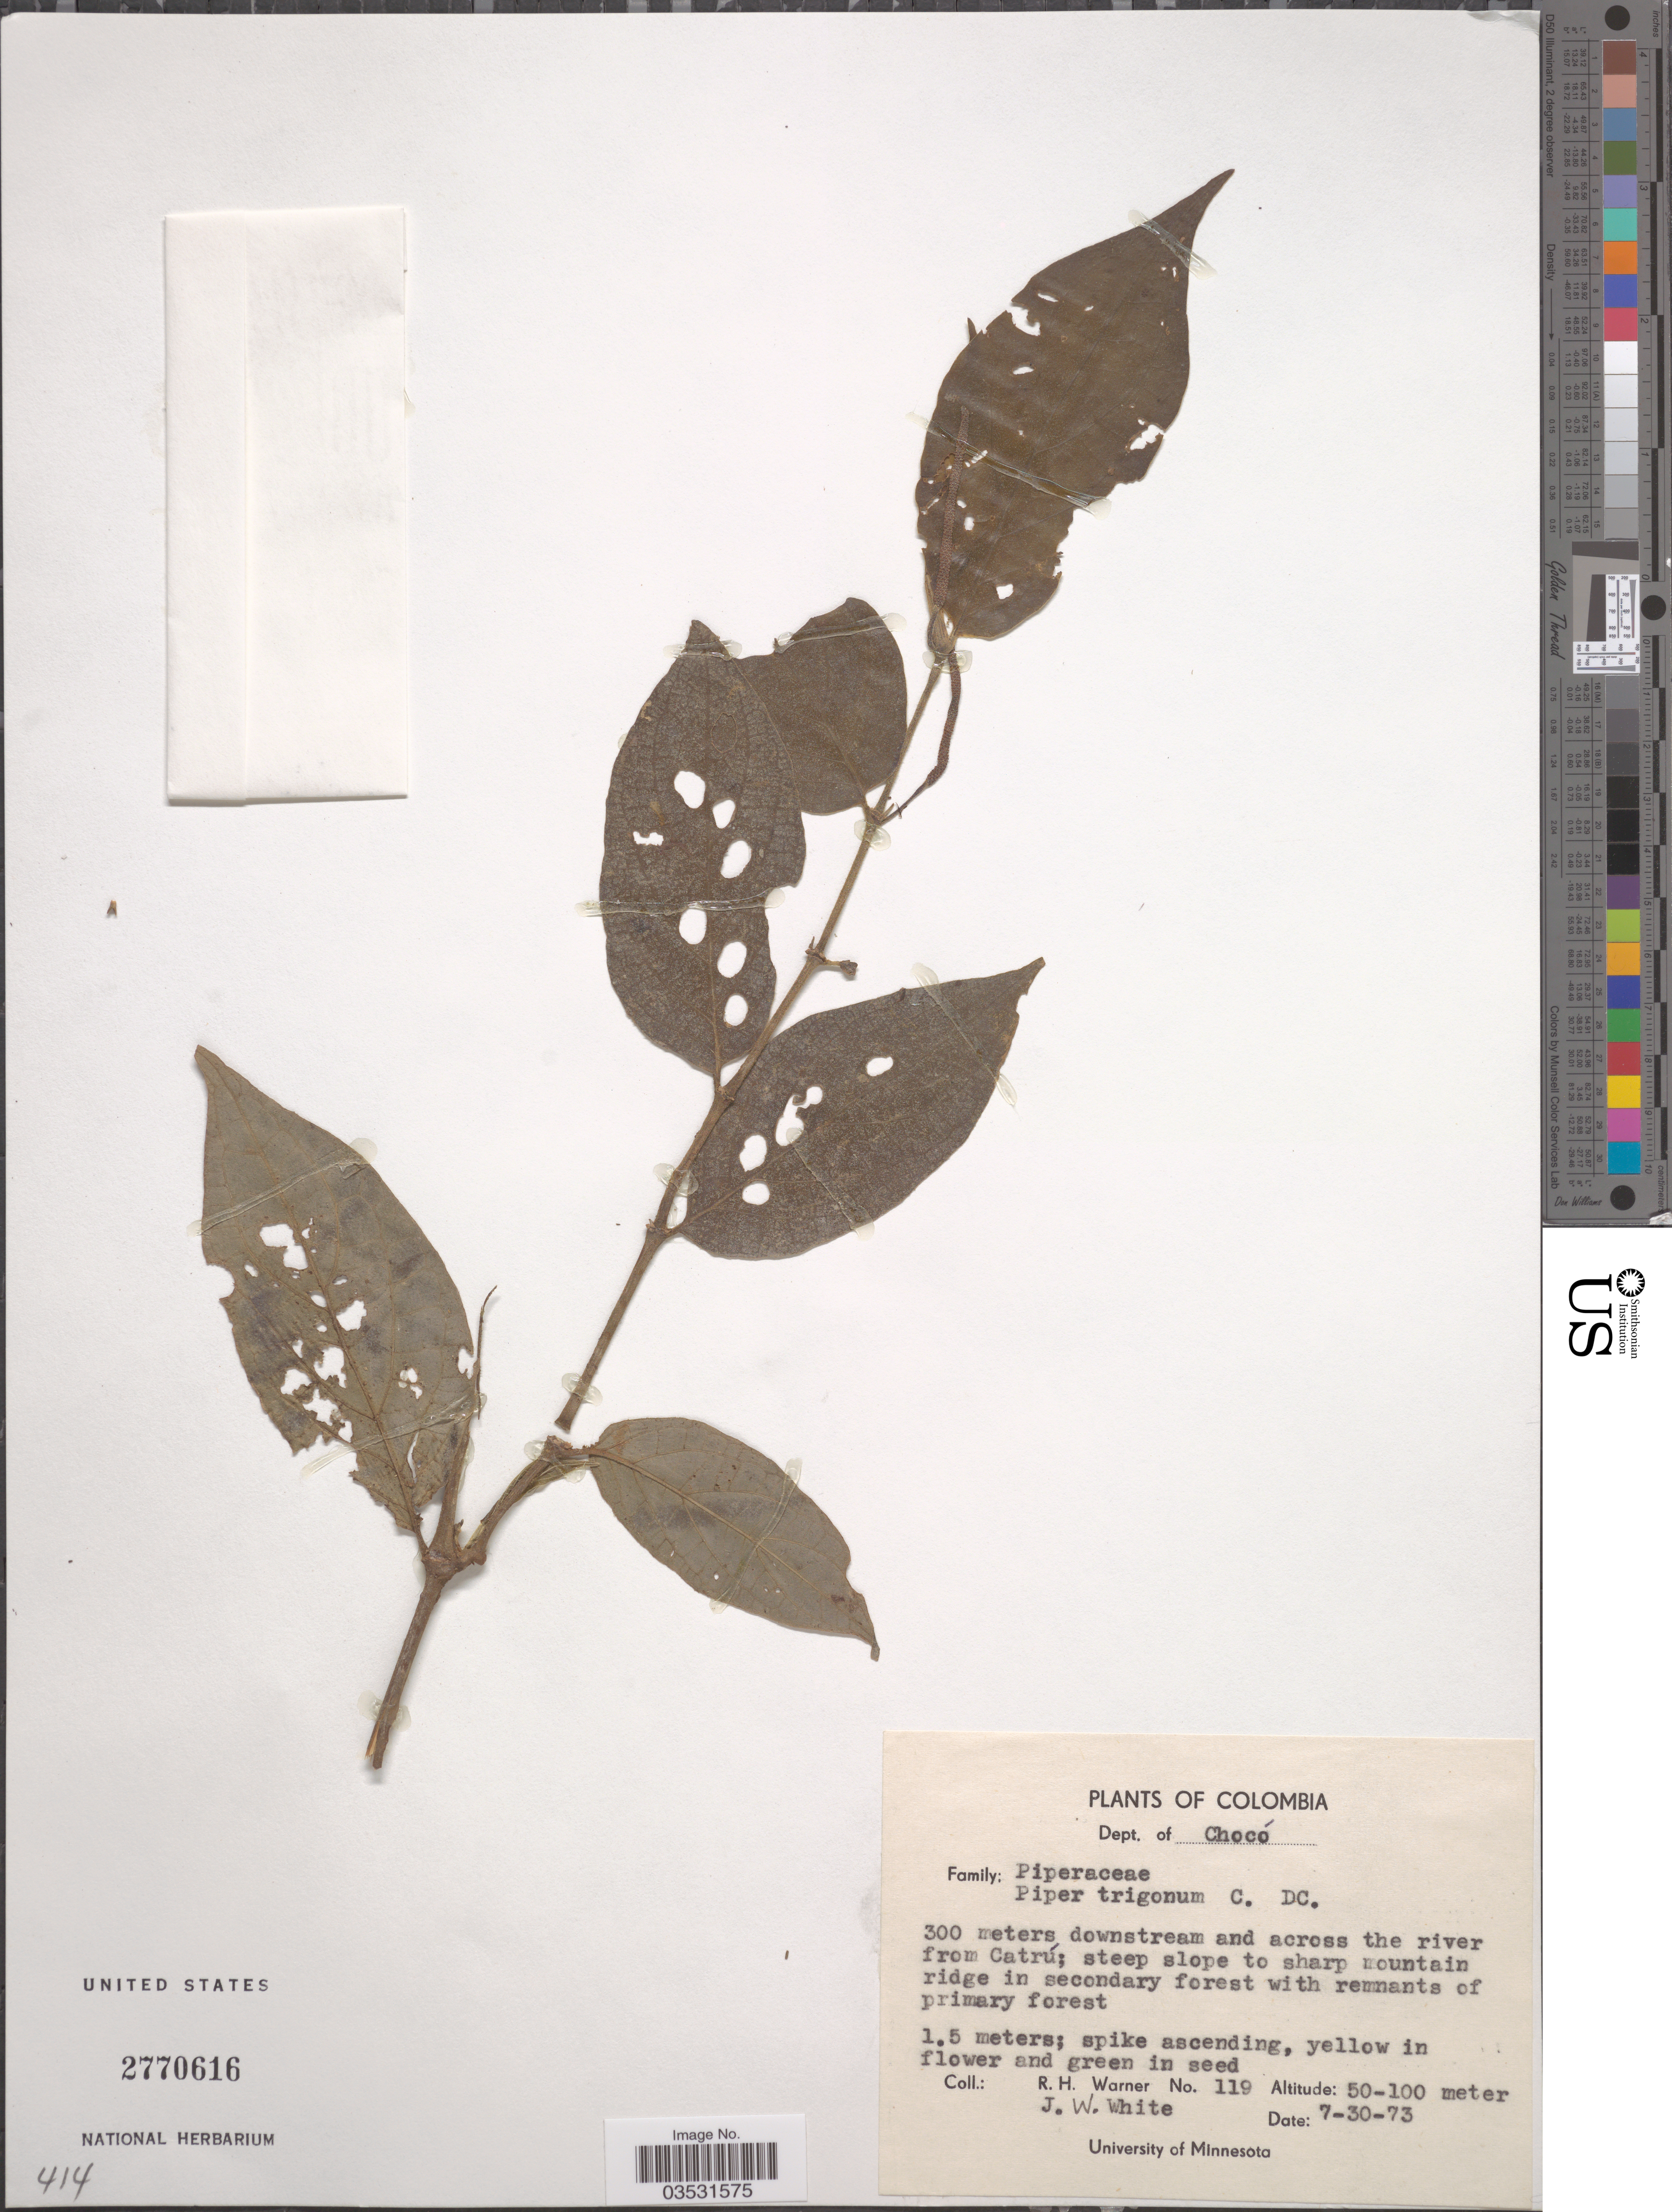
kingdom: Plantae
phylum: Tracheophyta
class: Magnoliopsida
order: Piperales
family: Piperaceae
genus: Piper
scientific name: Piper trigonum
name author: C. DC.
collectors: R. H. Warner & J. W. White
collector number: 119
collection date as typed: Transcribed d/m/y: 30/7/73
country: Colombia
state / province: Chocó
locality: Dept. of Chocó. 300 meters downstream and across the river from Catrú.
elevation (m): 50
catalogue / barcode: US 2770616